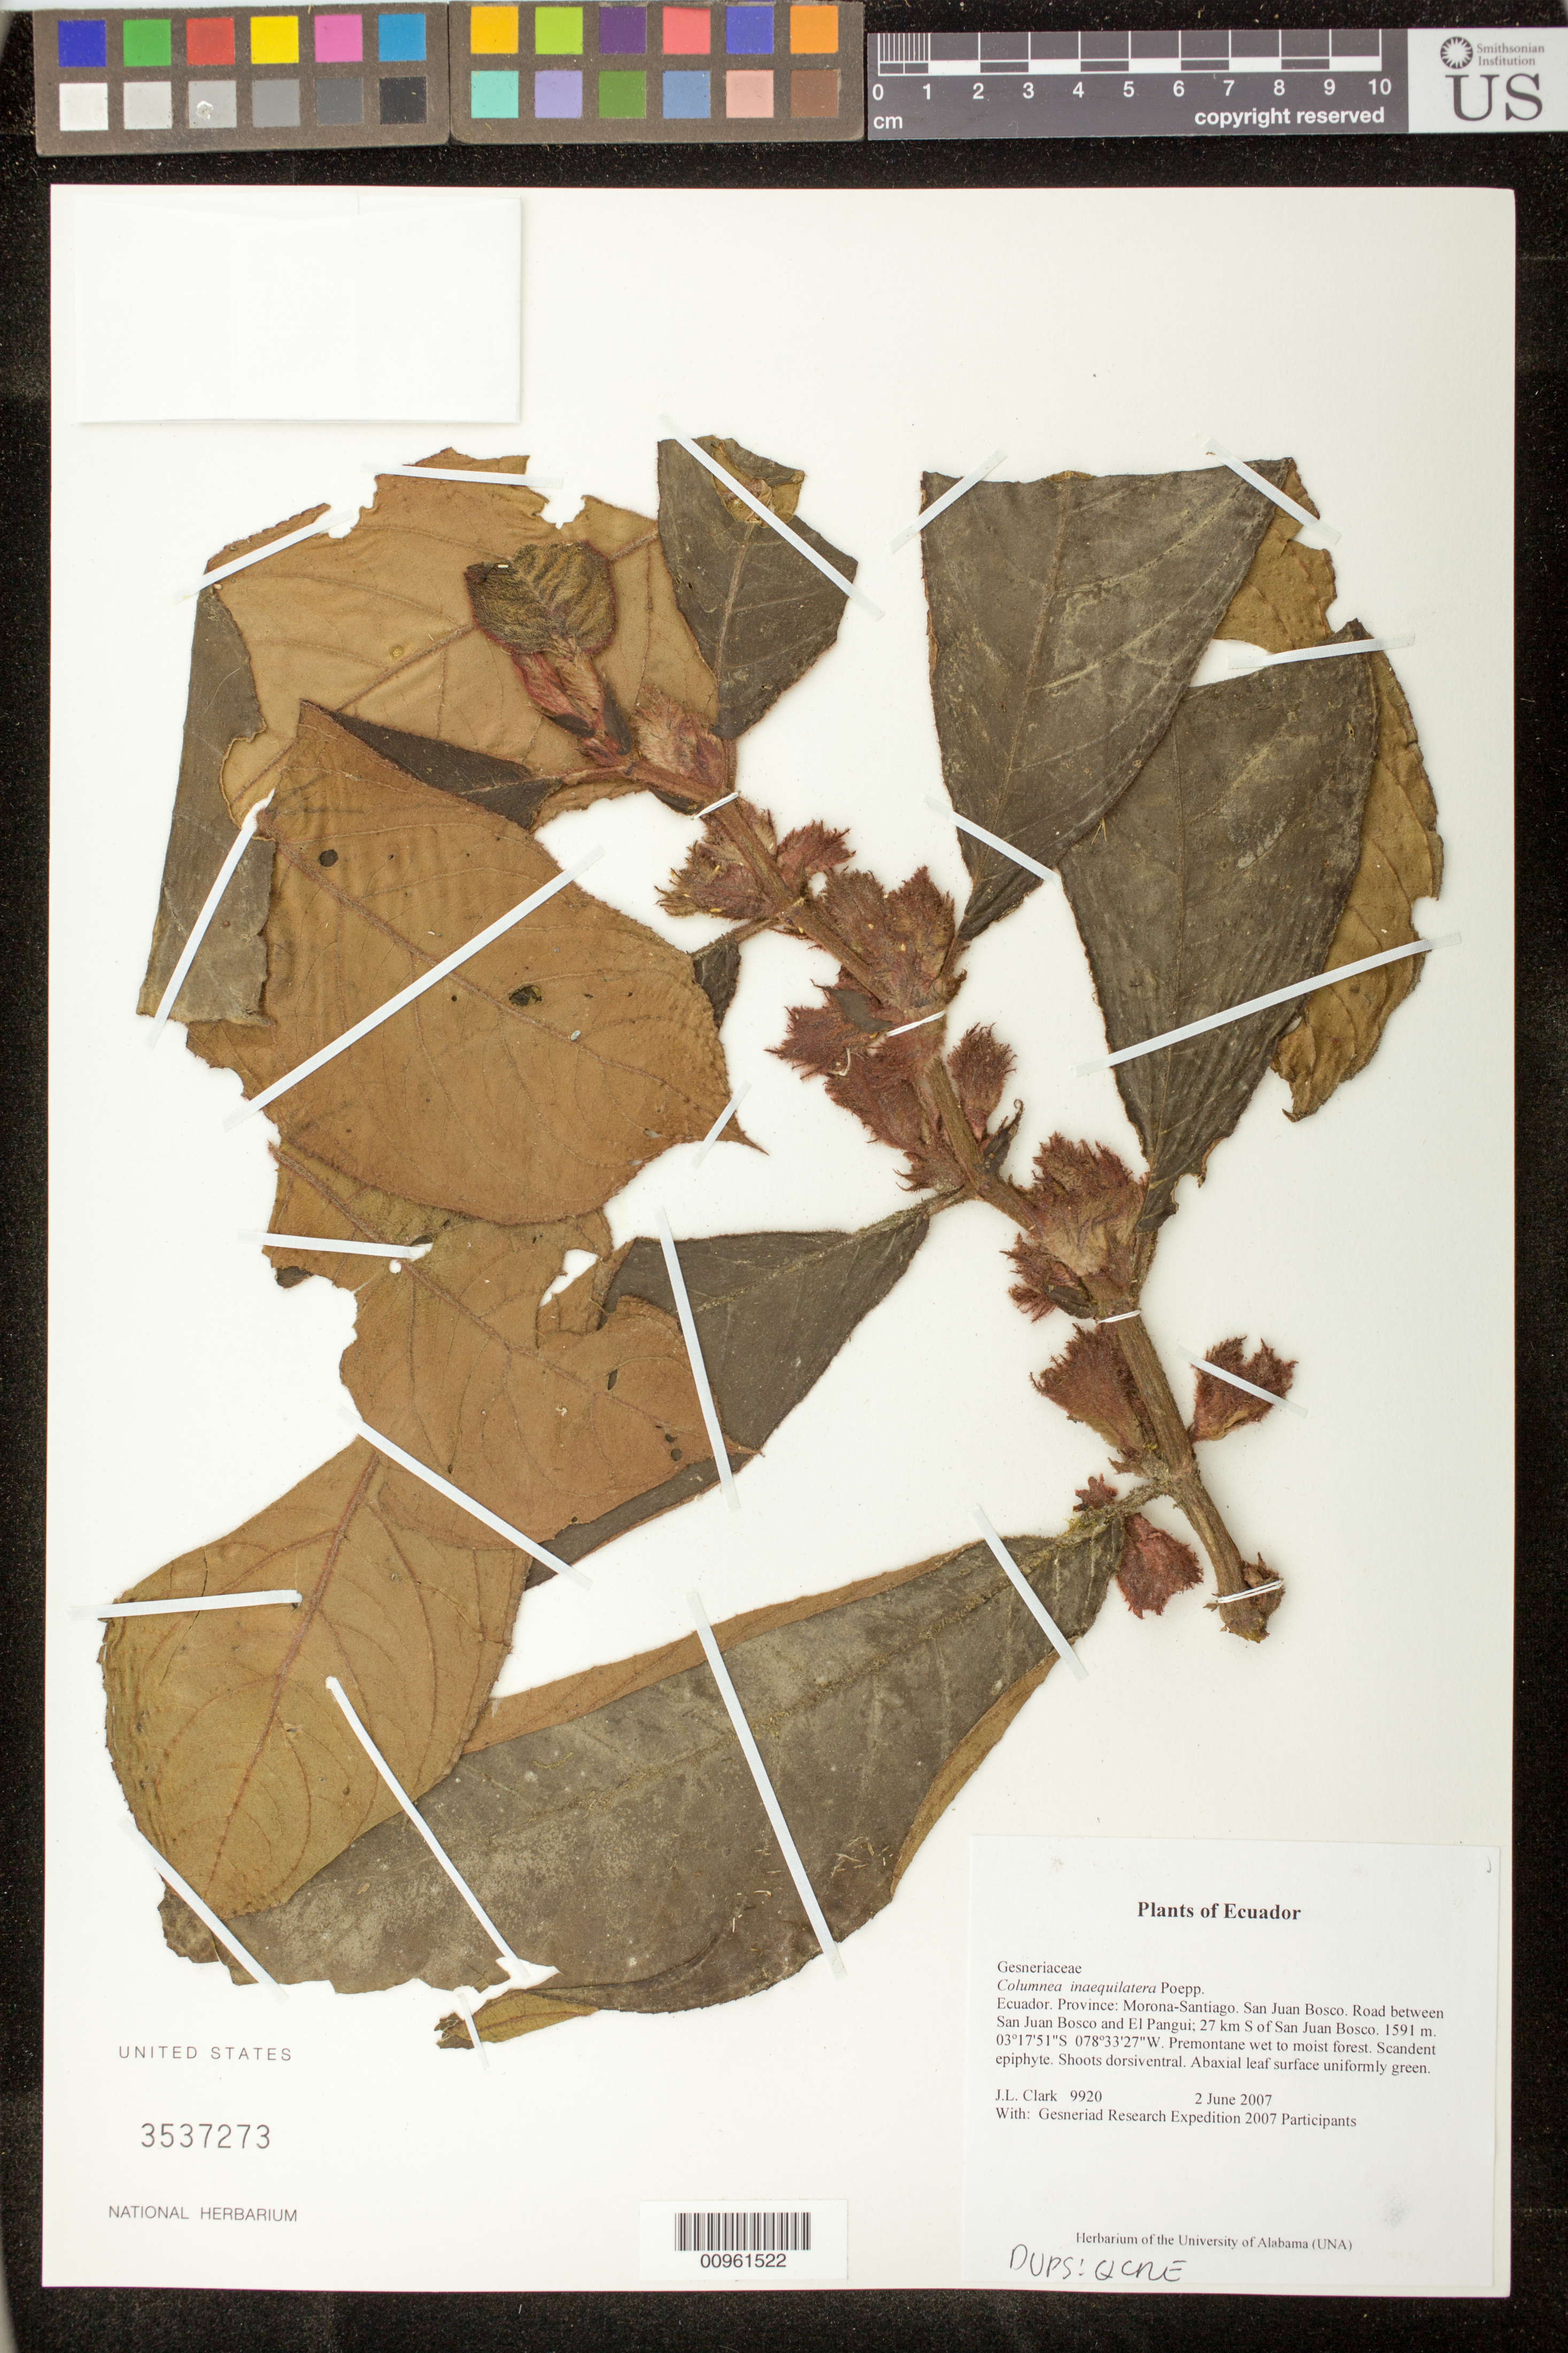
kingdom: Plantae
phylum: Tracheophyta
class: Magnoliopsida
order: Lamiales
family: Gesneriaceae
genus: Columnea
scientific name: Columnea inaequilatera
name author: Poepp.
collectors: J. L. Clark & Gesneriad Research Expedition 2007 Participants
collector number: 9920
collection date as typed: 02 Jun 2007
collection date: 2007-06-02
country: Ecuador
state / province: Morona-Santiago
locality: San Juan Bosco. Road between San Juan Bosco and El Pangui; 27 km S of San Juan Bosco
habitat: Premontane wet to moist forest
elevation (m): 1591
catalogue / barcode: US 3527273